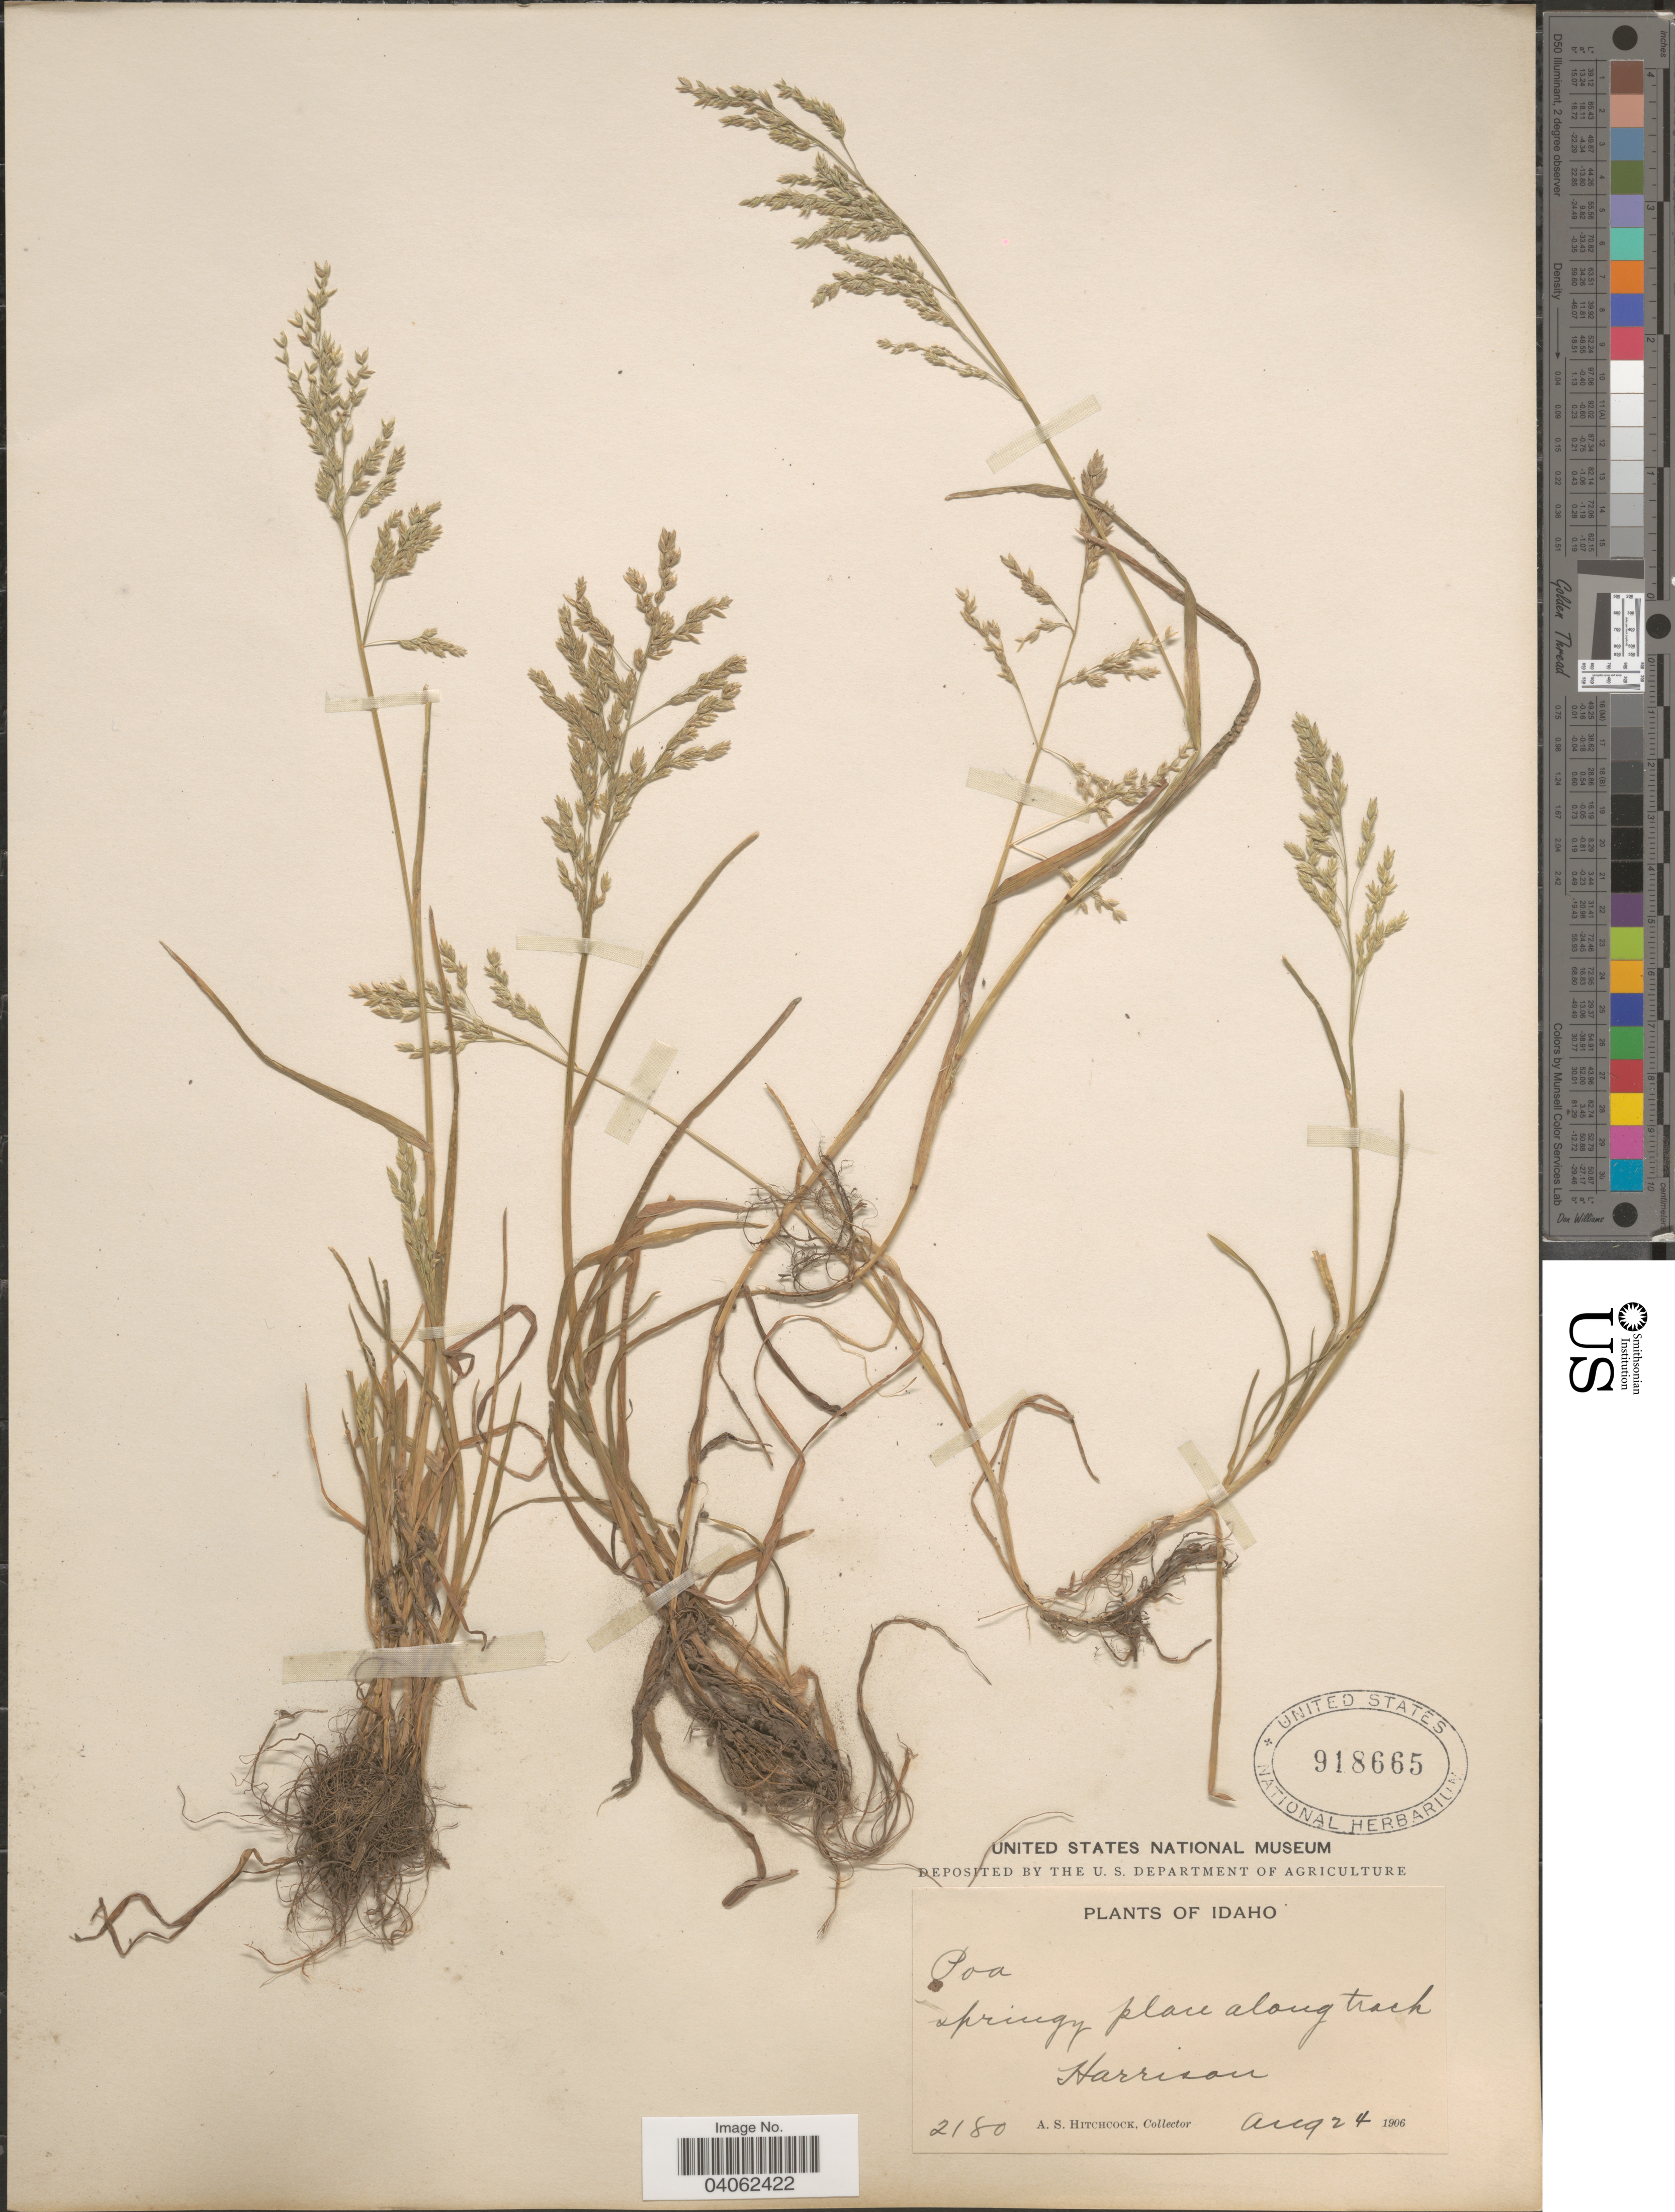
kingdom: Plantae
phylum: Tracheophyta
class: Liliopsida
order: Poales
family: Poaceae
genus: Poa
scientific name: Poa pratensis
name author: L.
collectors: A. S. Hitchcock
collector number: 2180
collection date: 1906-08-24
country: United States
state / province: Idaho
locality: Springy place along track Harrison.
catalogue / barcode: US 918665